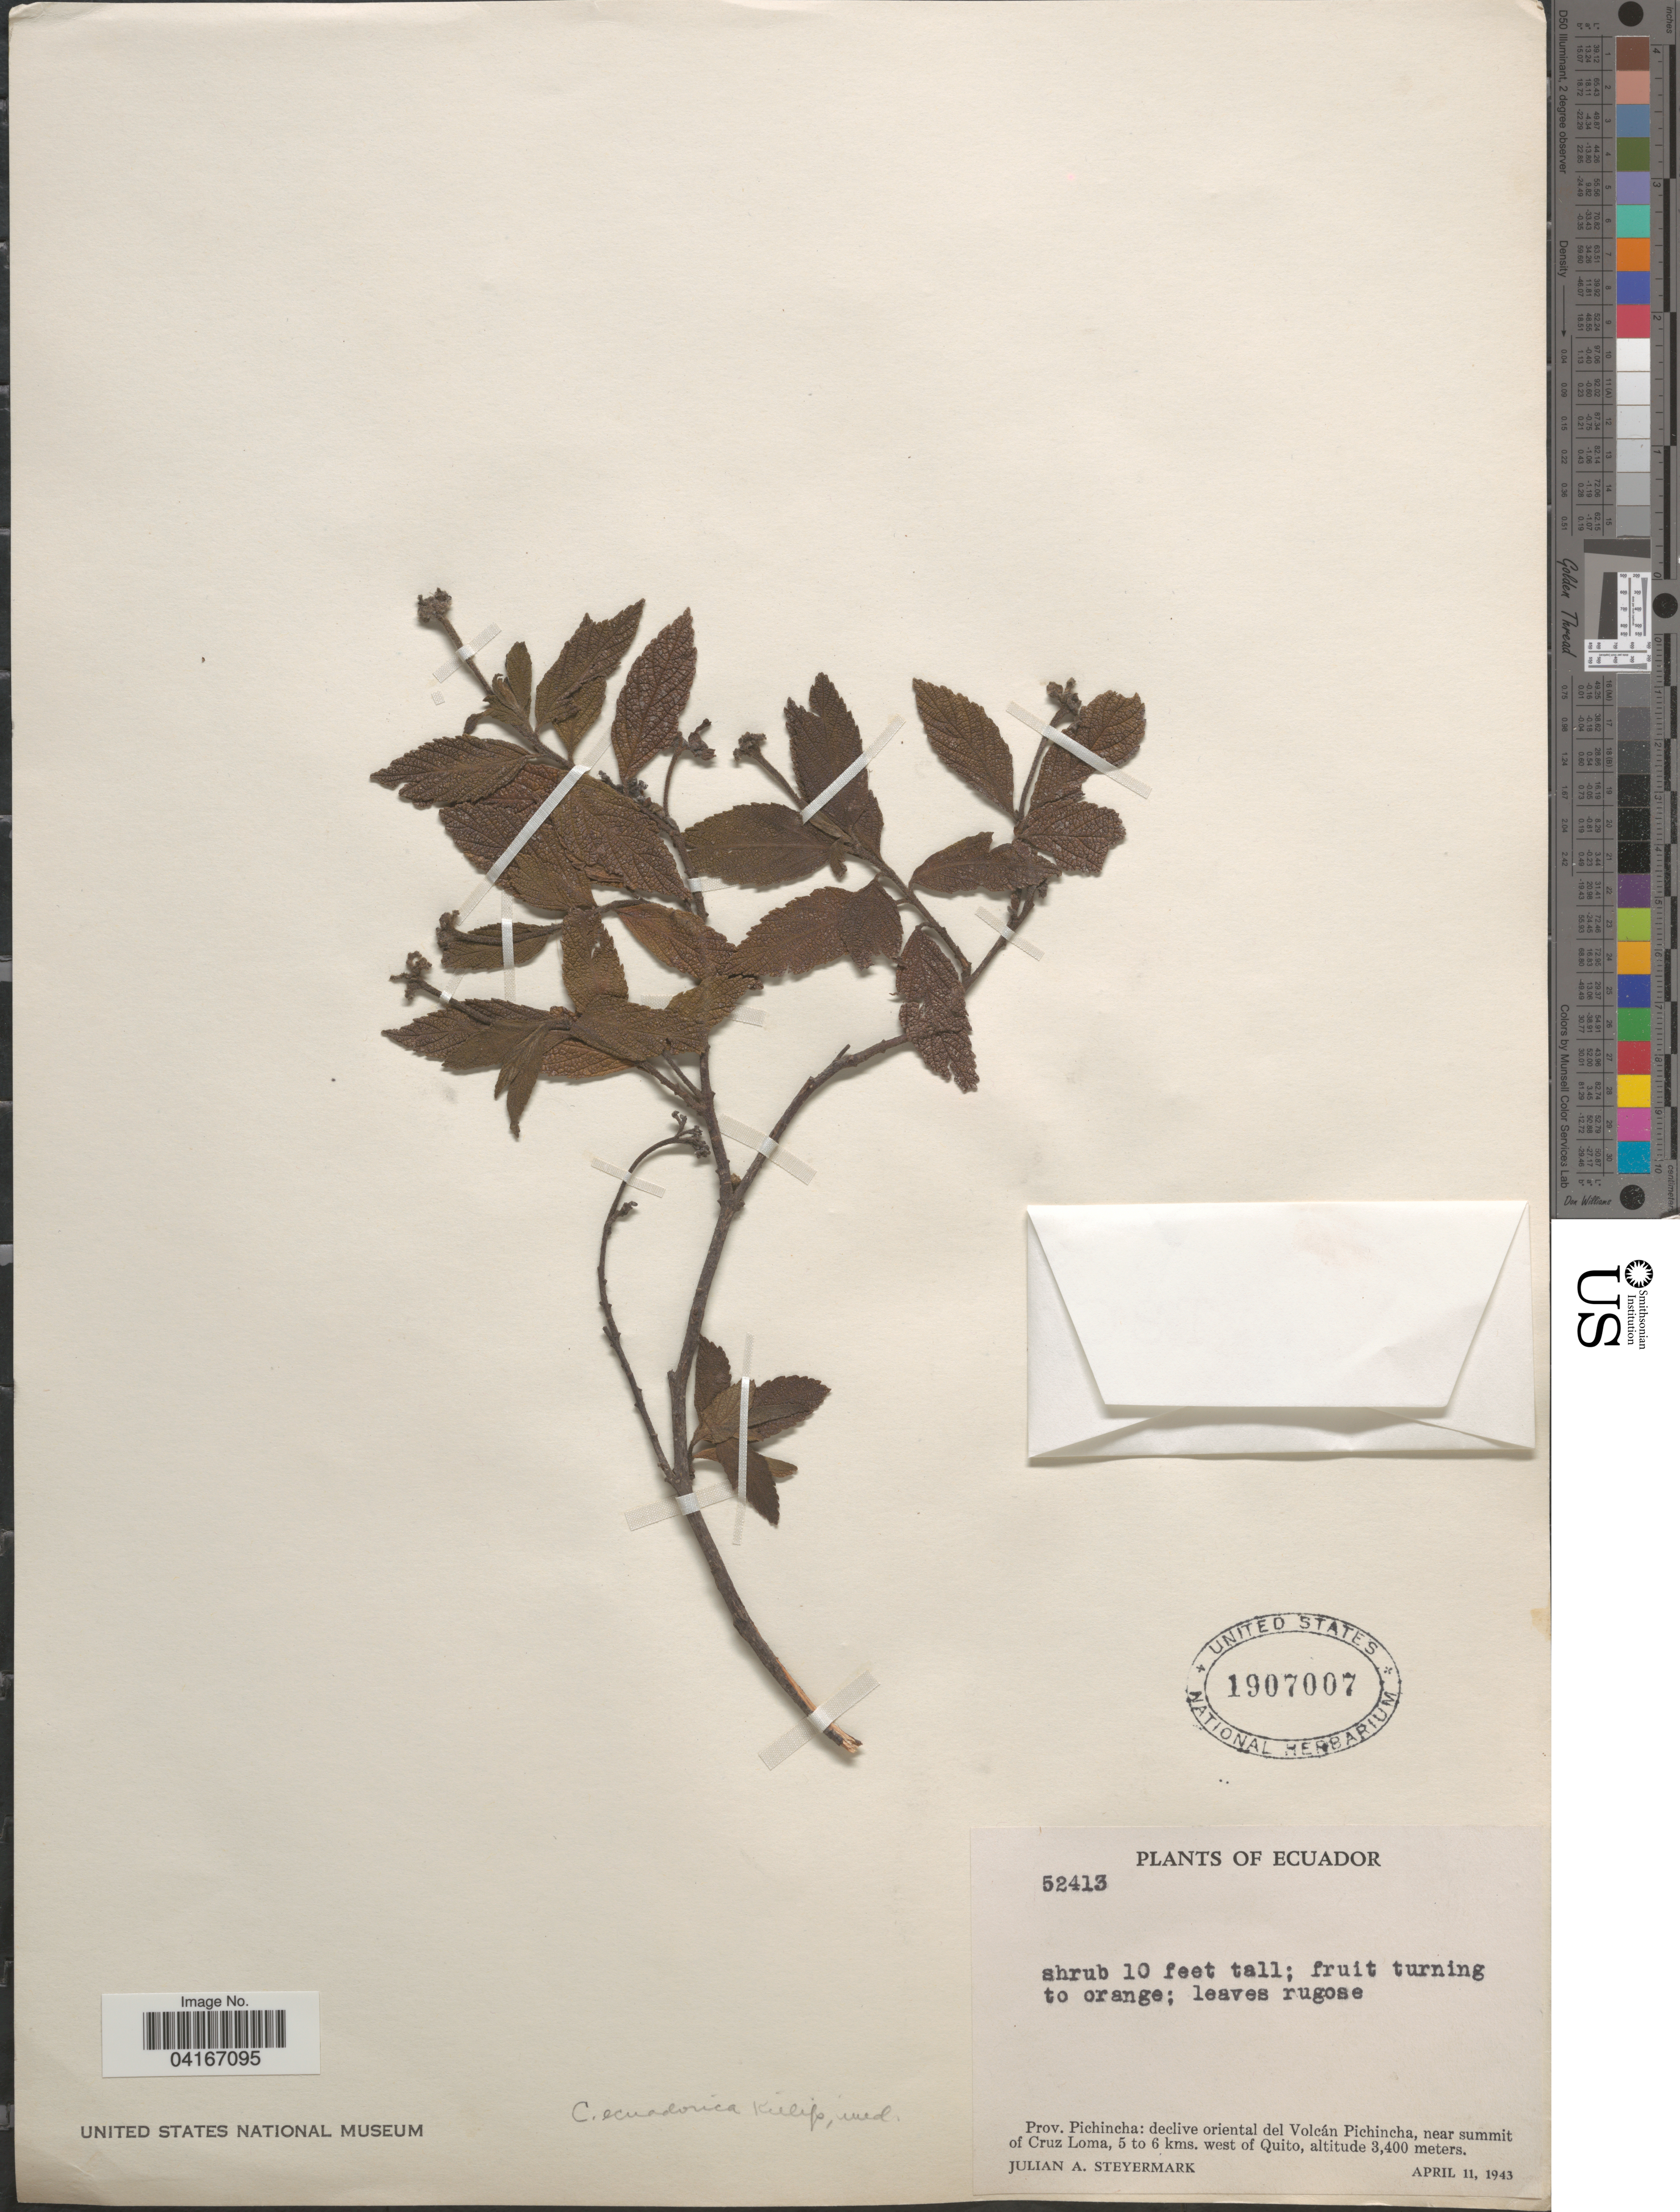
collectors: J. Steyermark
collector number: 52413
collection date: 1943-04-11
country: Ecuador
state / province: Pichincha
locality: Declive oriental del Volcán Pichincha, near summit of Cruz Loma, 5 to 6 kms. west of Quito.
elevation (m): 3400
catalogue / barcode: US 1907007